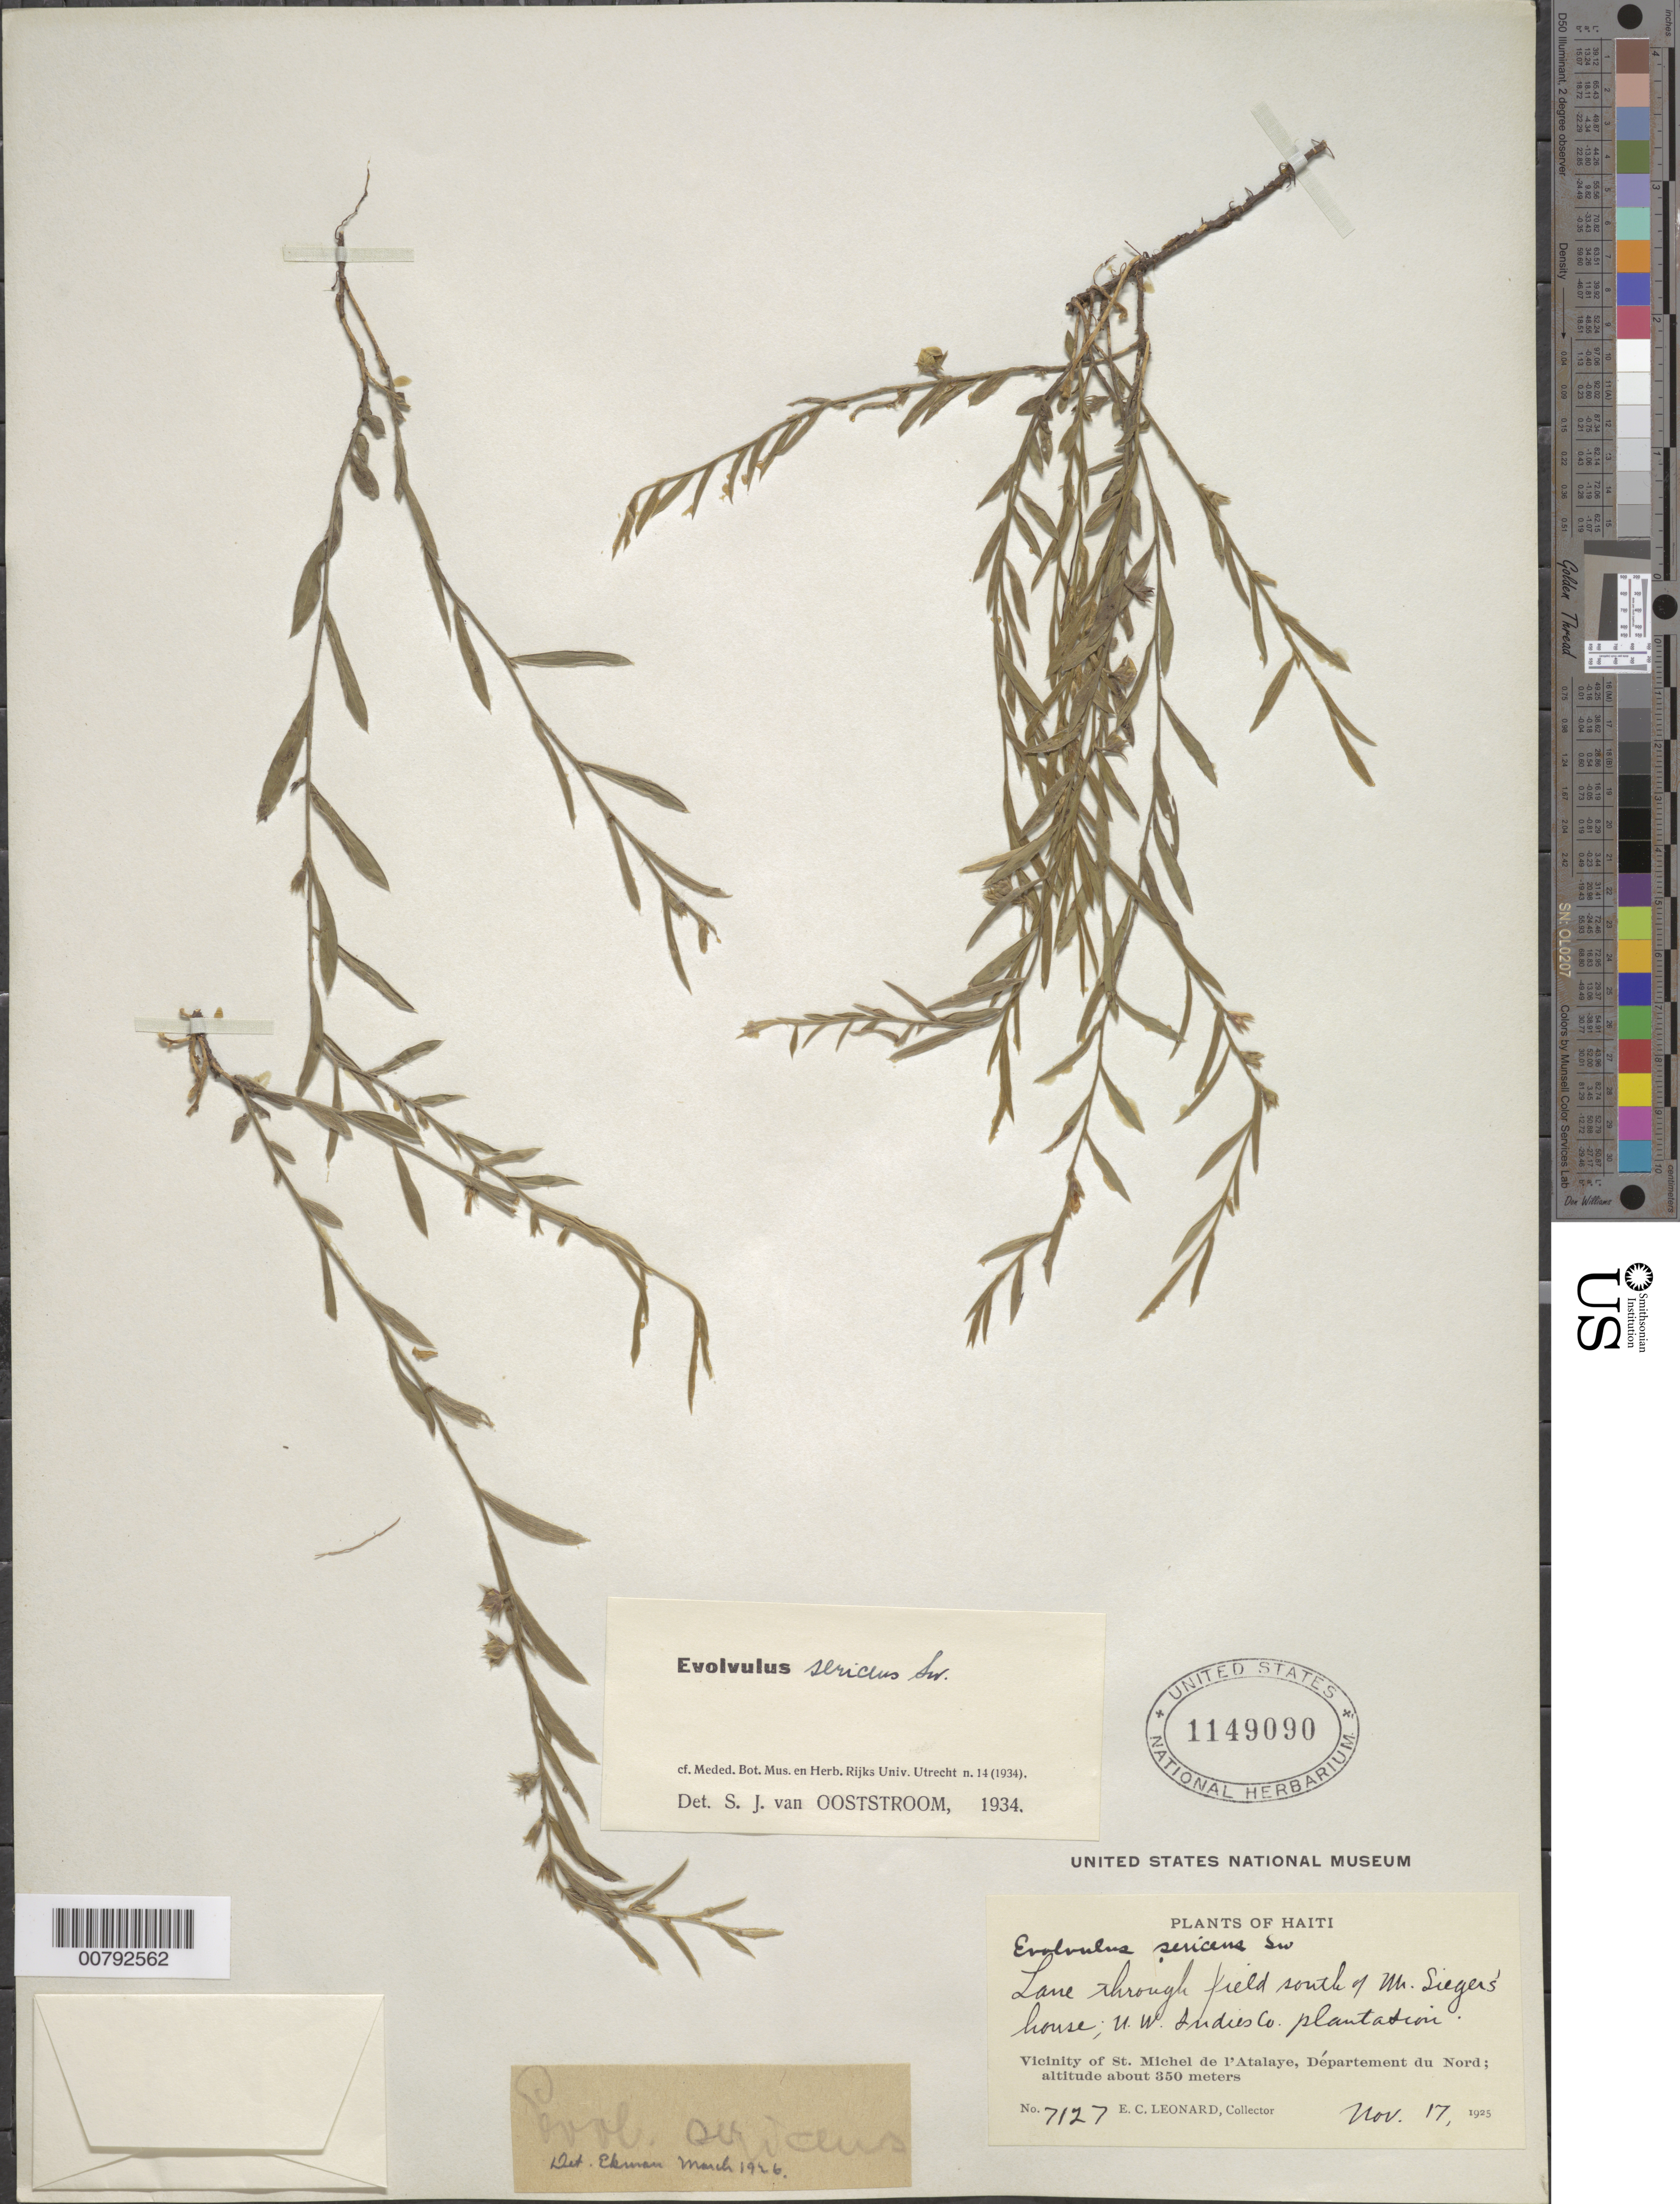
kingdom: Plantae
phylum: Tracheophyta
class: Magnoliopsida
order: Solanales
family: Convolvulaceae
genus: Evolvulus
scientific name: Evolvulus sericeus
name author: Sw.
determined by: Ooststroom, S. J. van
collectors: E. C. Leonard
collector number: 7127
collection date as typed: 17 Nov 1925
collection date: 1925-11-17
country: Haiti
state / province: Nord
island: Hispaniola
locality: Vicinity of St. Michel de l'Atalaye, south of Mr. Sieger's house; N.W. Indies Co. plantation.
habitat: Lane through field.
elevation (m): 350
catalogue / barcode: US 1149090